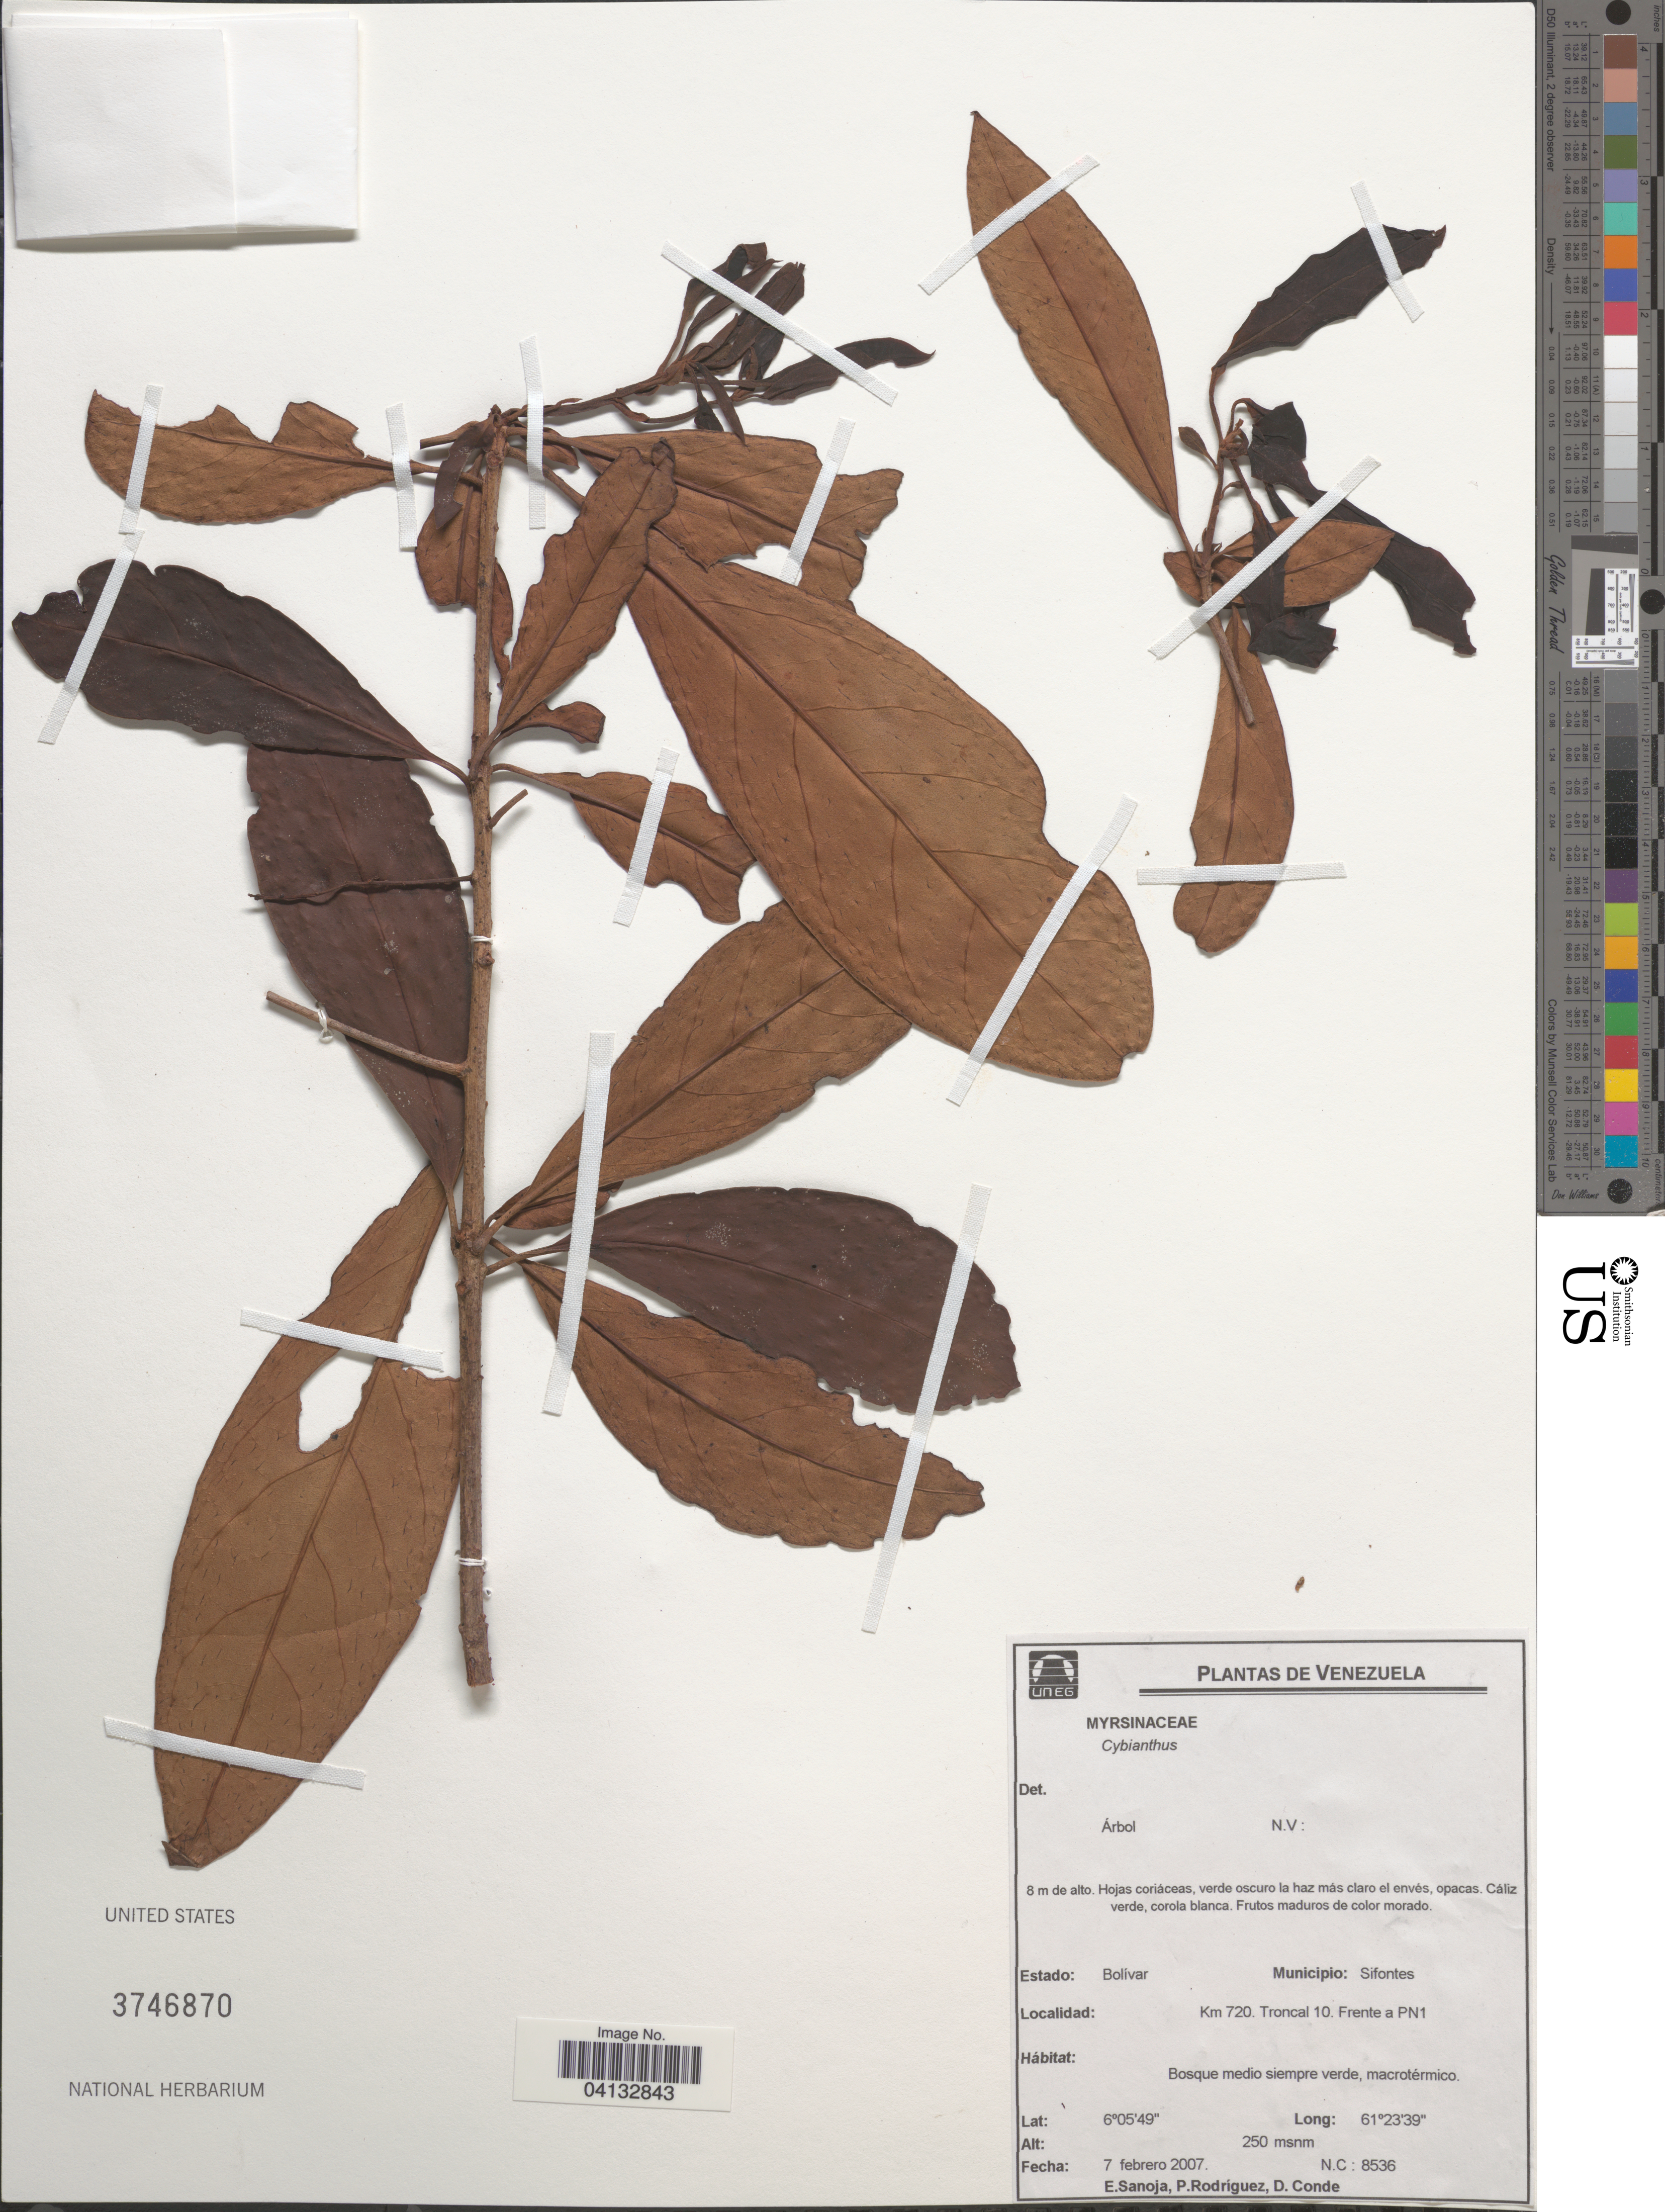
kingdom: Plantae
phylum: Tracheophyta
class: Magnoliopsida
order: Ericales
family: Primulaceae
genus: Cybianthus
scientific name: Cybianthus sp.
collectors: E. Sanoja, P. Rodríguez & D. Conde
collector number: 8536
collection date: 2007-02-07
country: Venezuela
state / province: Bolivar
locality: Municipio: Sifontes. Km 720. Troncal 10. Frente a PN1.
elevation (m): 250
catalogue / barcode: US 3746870